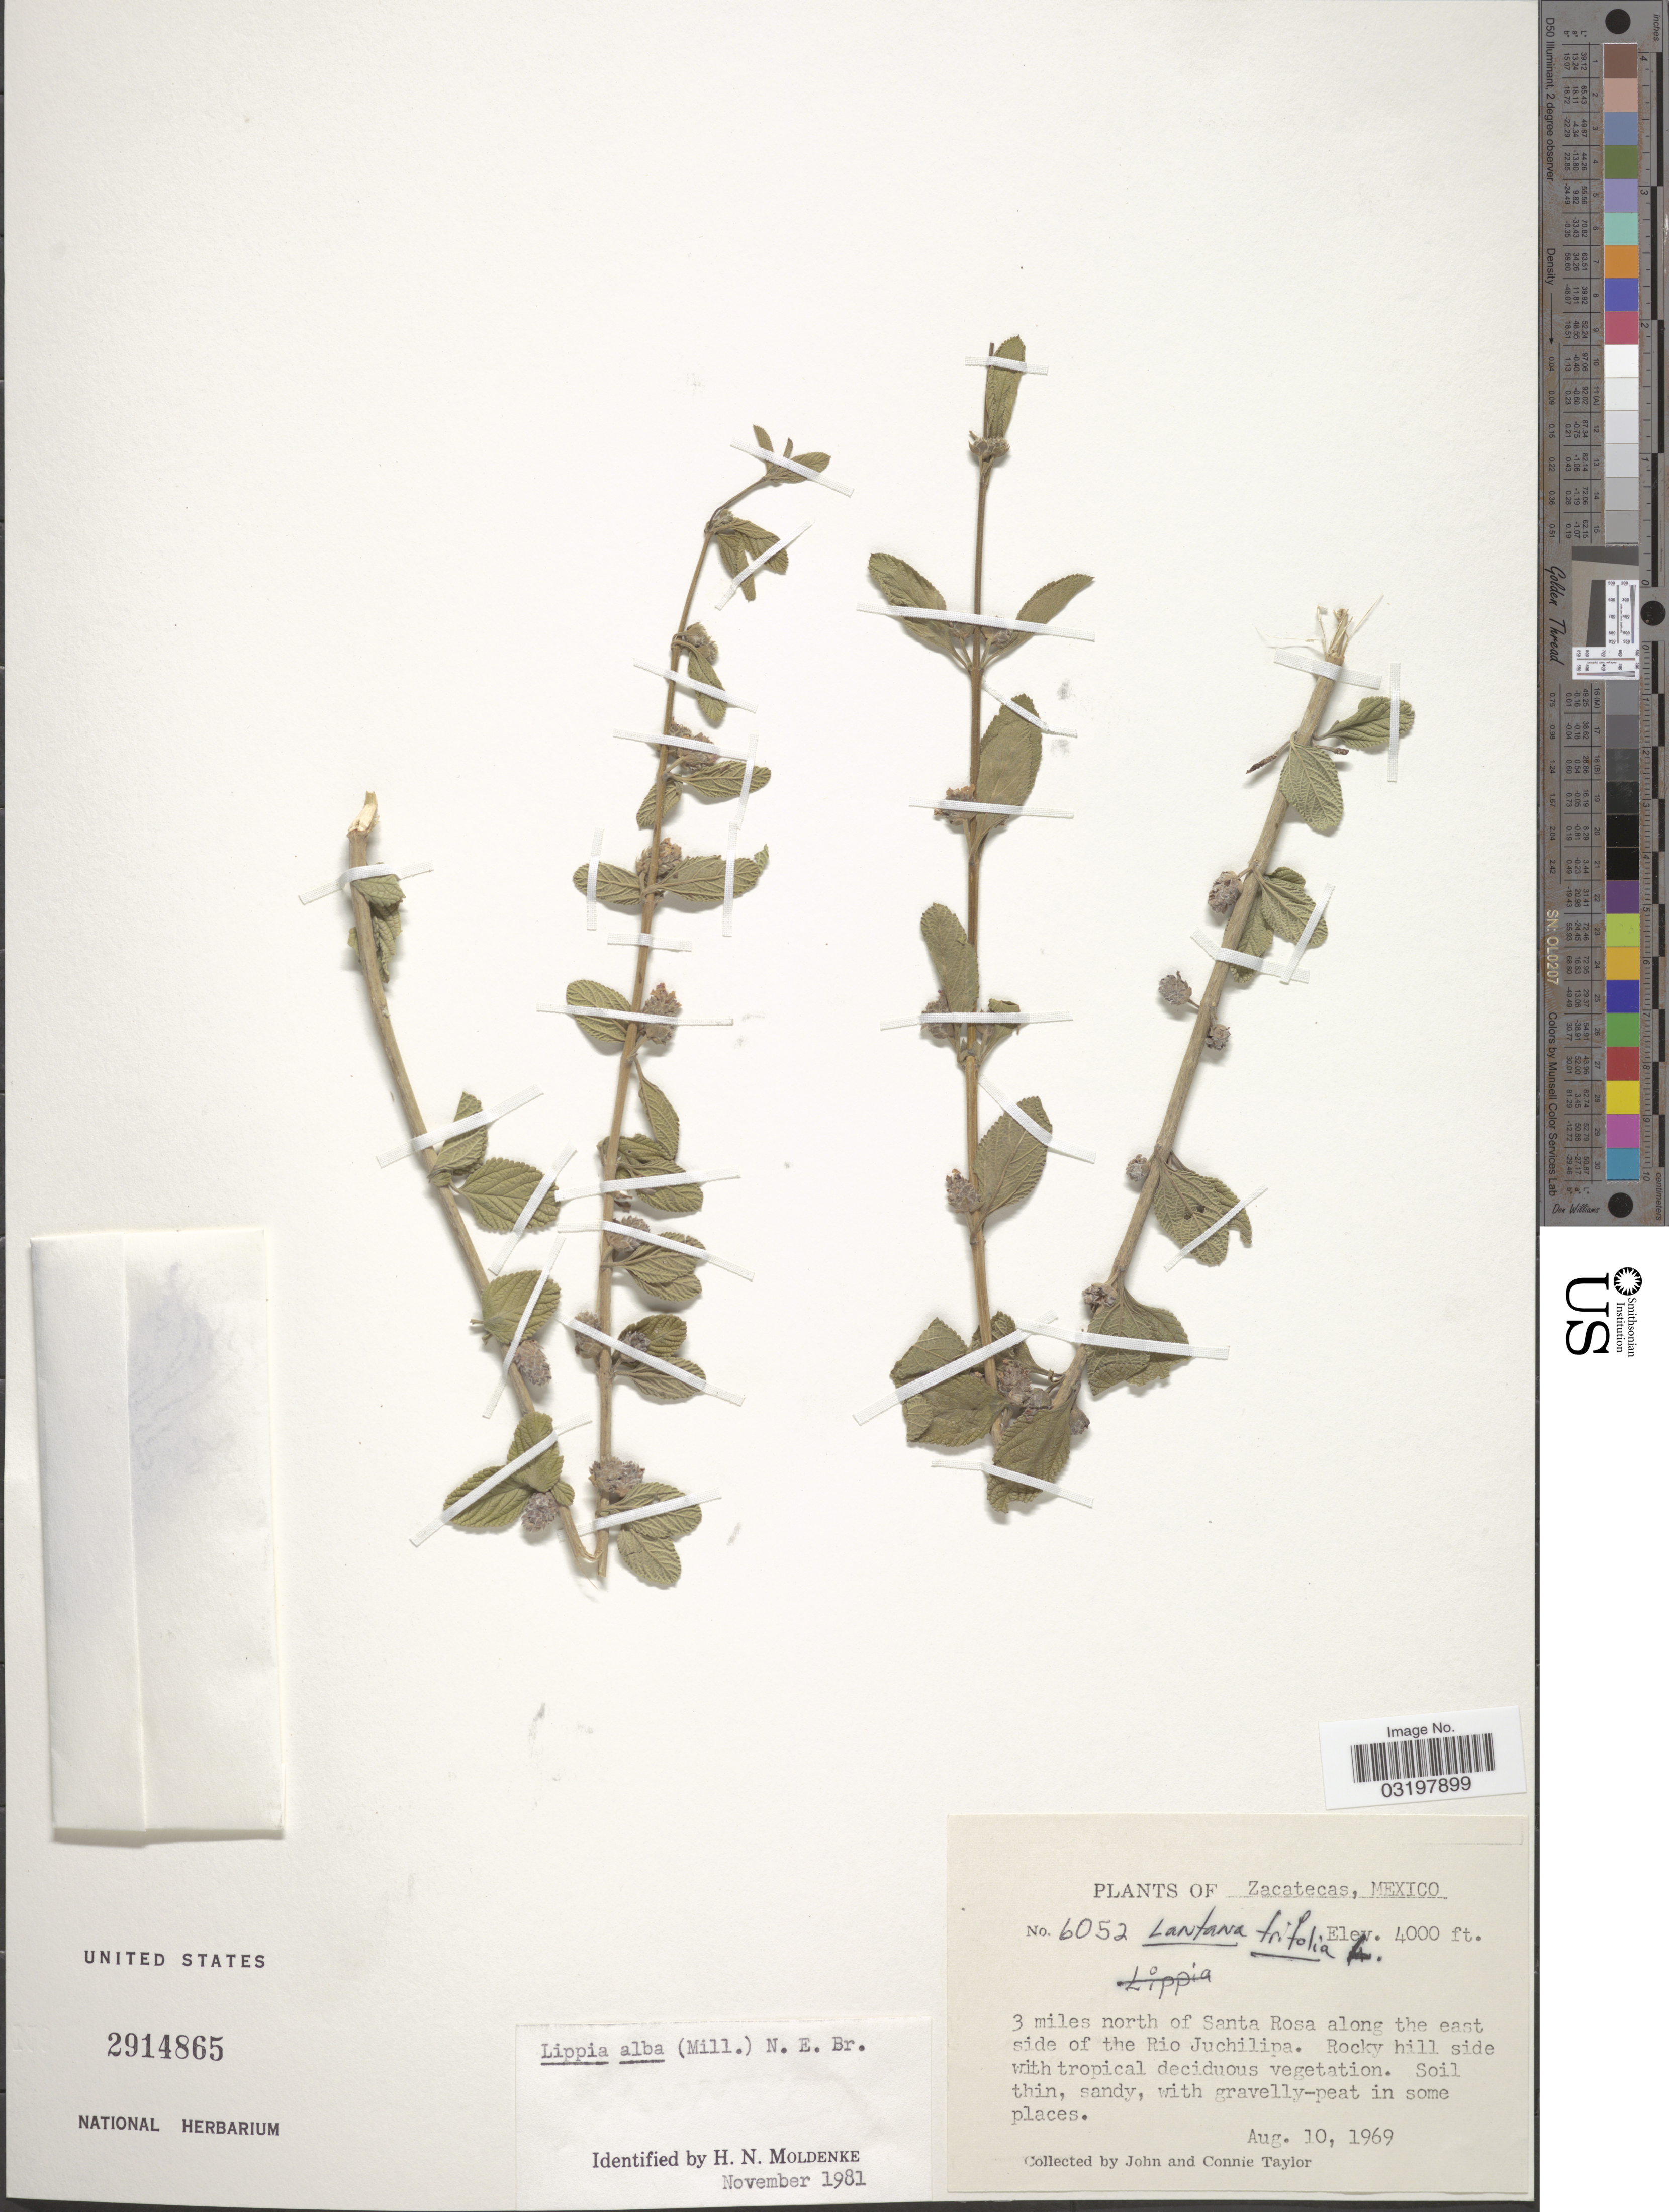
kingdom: Plantae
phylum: Tracheophyta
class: Magnoliopsida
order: Lamiales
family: Verbenaceae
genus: Lippia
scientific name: Lippia alba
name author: (Mill.) N.E. Br. ex Britton & P. Wilson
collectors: J. Taylor & C. Taylor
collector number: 6052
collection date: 1969-08-10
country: Mexico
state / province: Zacatecas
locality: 3 miles north of Santa Rosa along the east side of the Rio Juchilipa.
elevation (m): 1219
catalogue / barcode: US 2914865